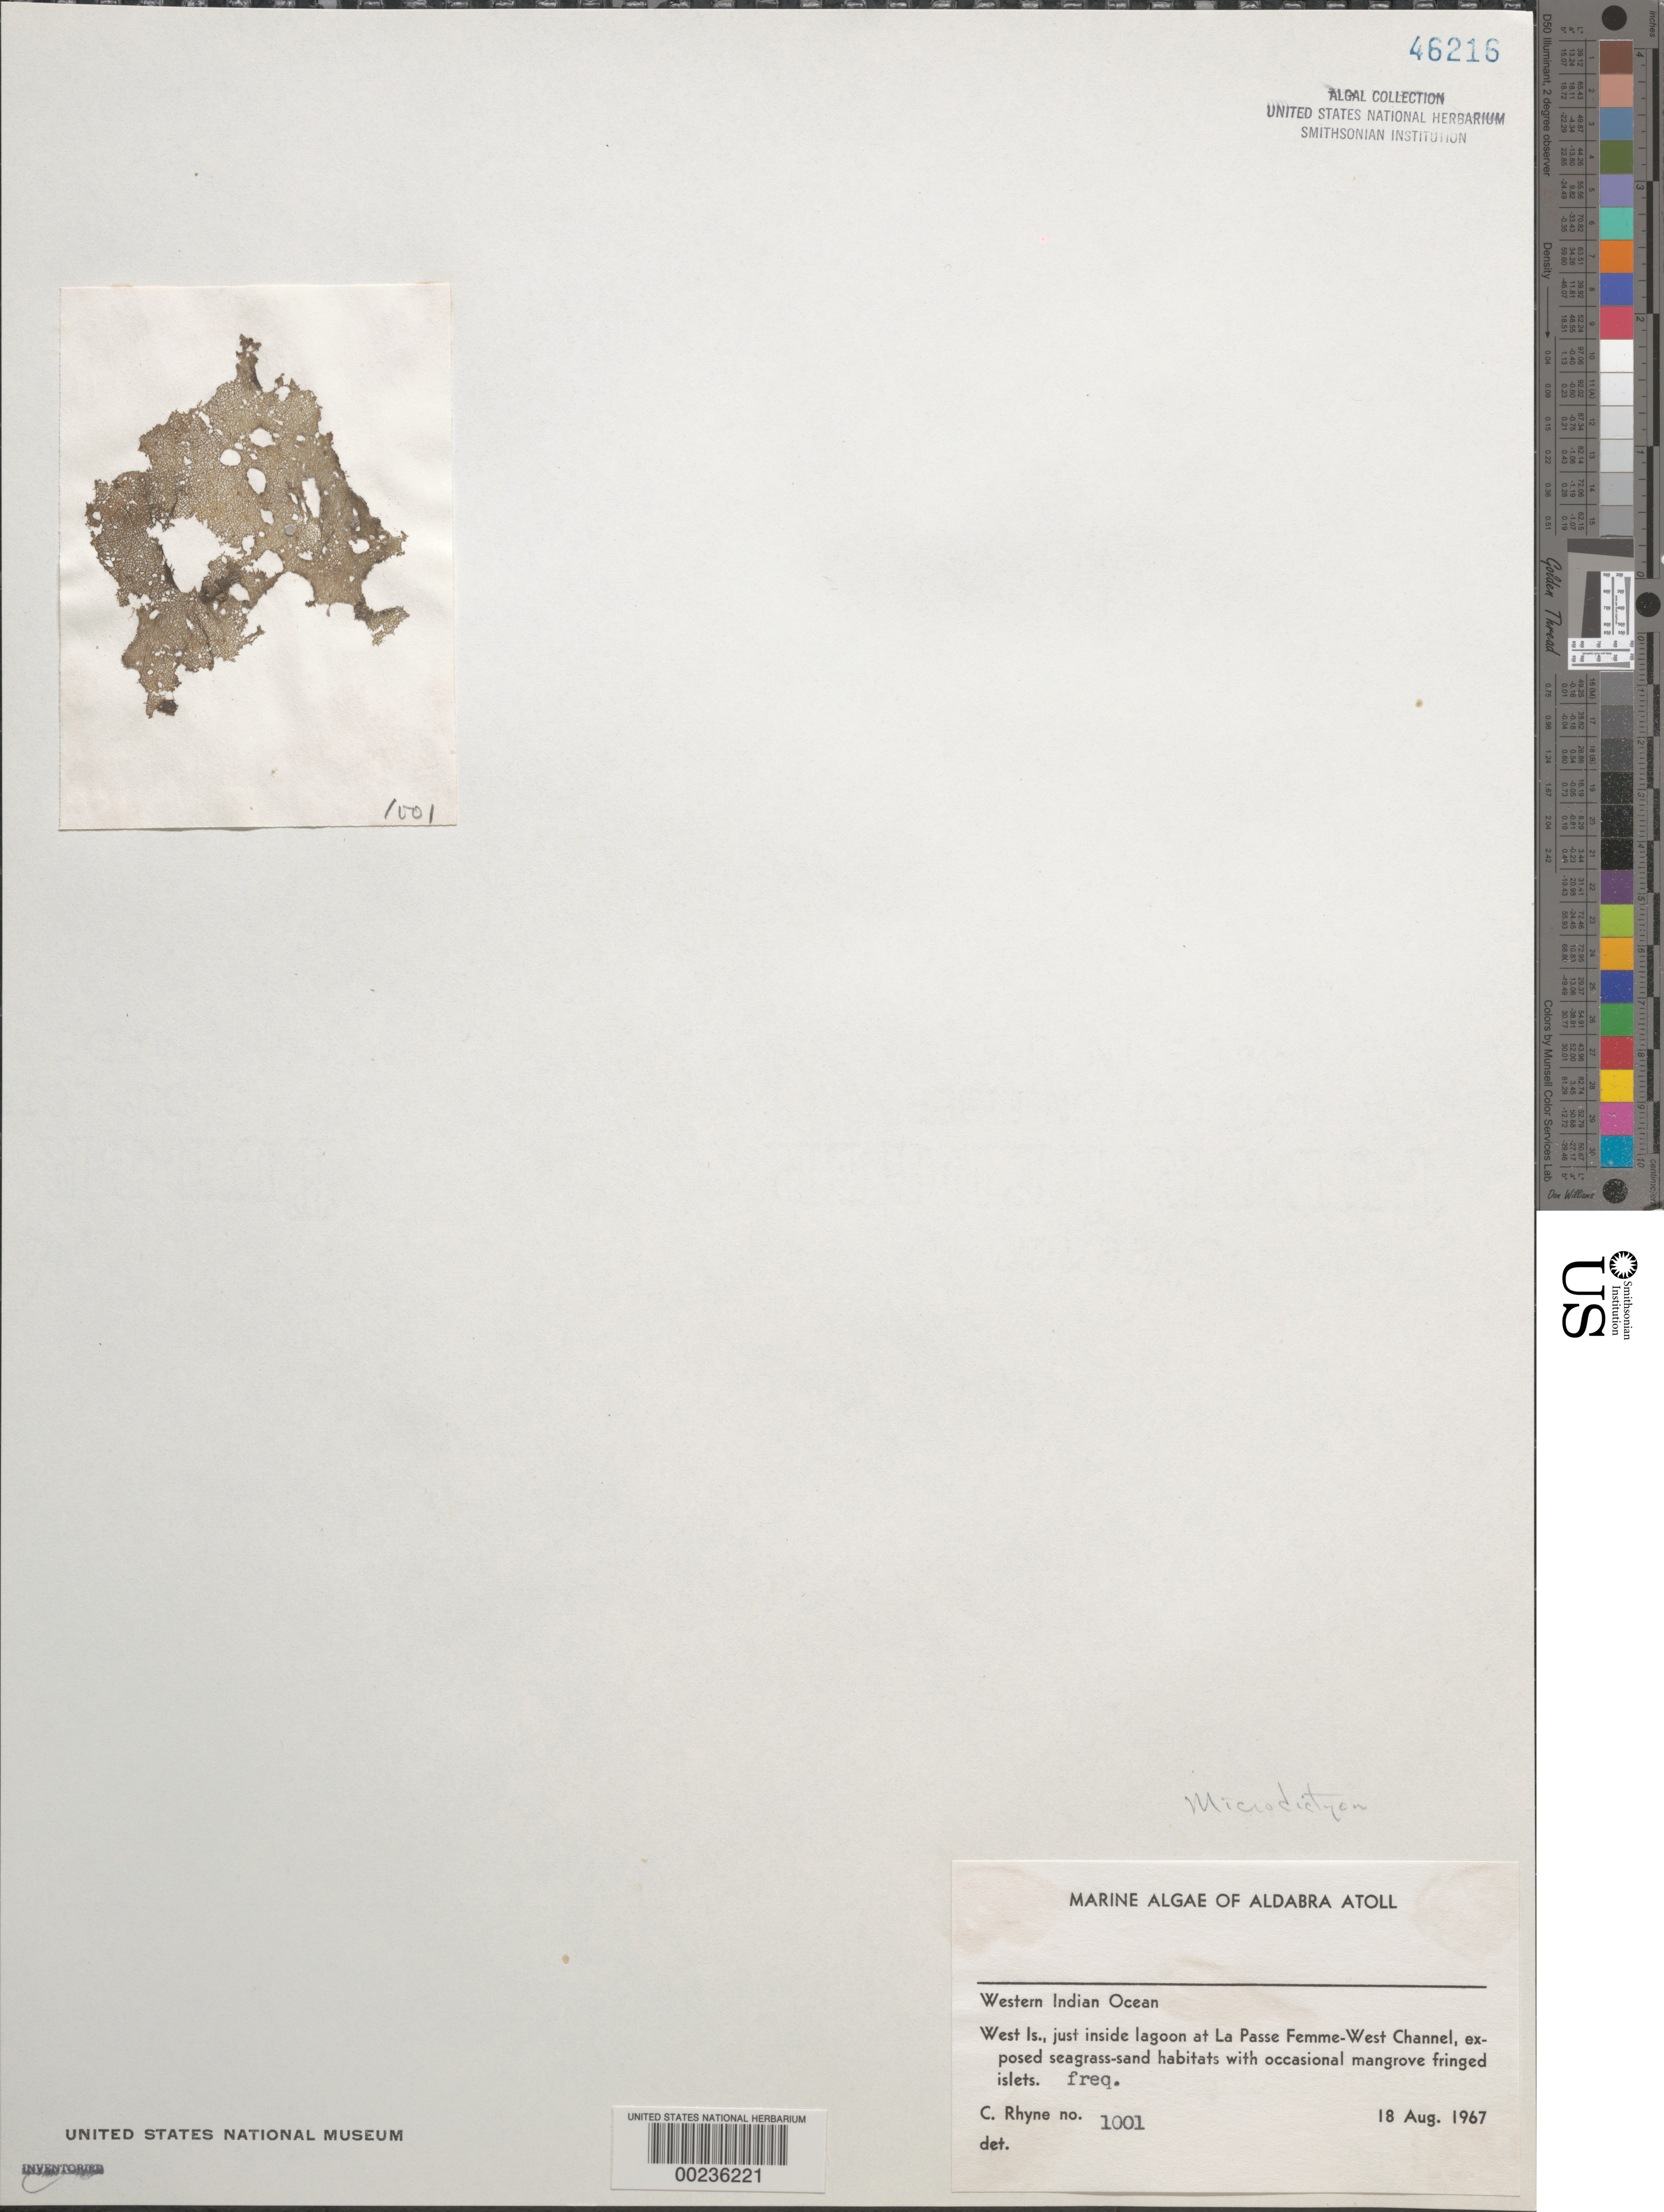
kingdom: Plantae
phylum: Chlorophyta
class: Ulvophyceae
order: Cladophorales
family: Anadyomenaceae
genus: Microdictyon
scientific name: Microdictyon sp.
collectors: C. Rhyne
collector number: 1001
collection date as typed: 18 Aug 1967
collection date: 1967-08-18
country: Seychelles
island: Aldabra Atoll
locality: West Islet, La Passe Femme-West Channel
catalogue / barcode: US 46216